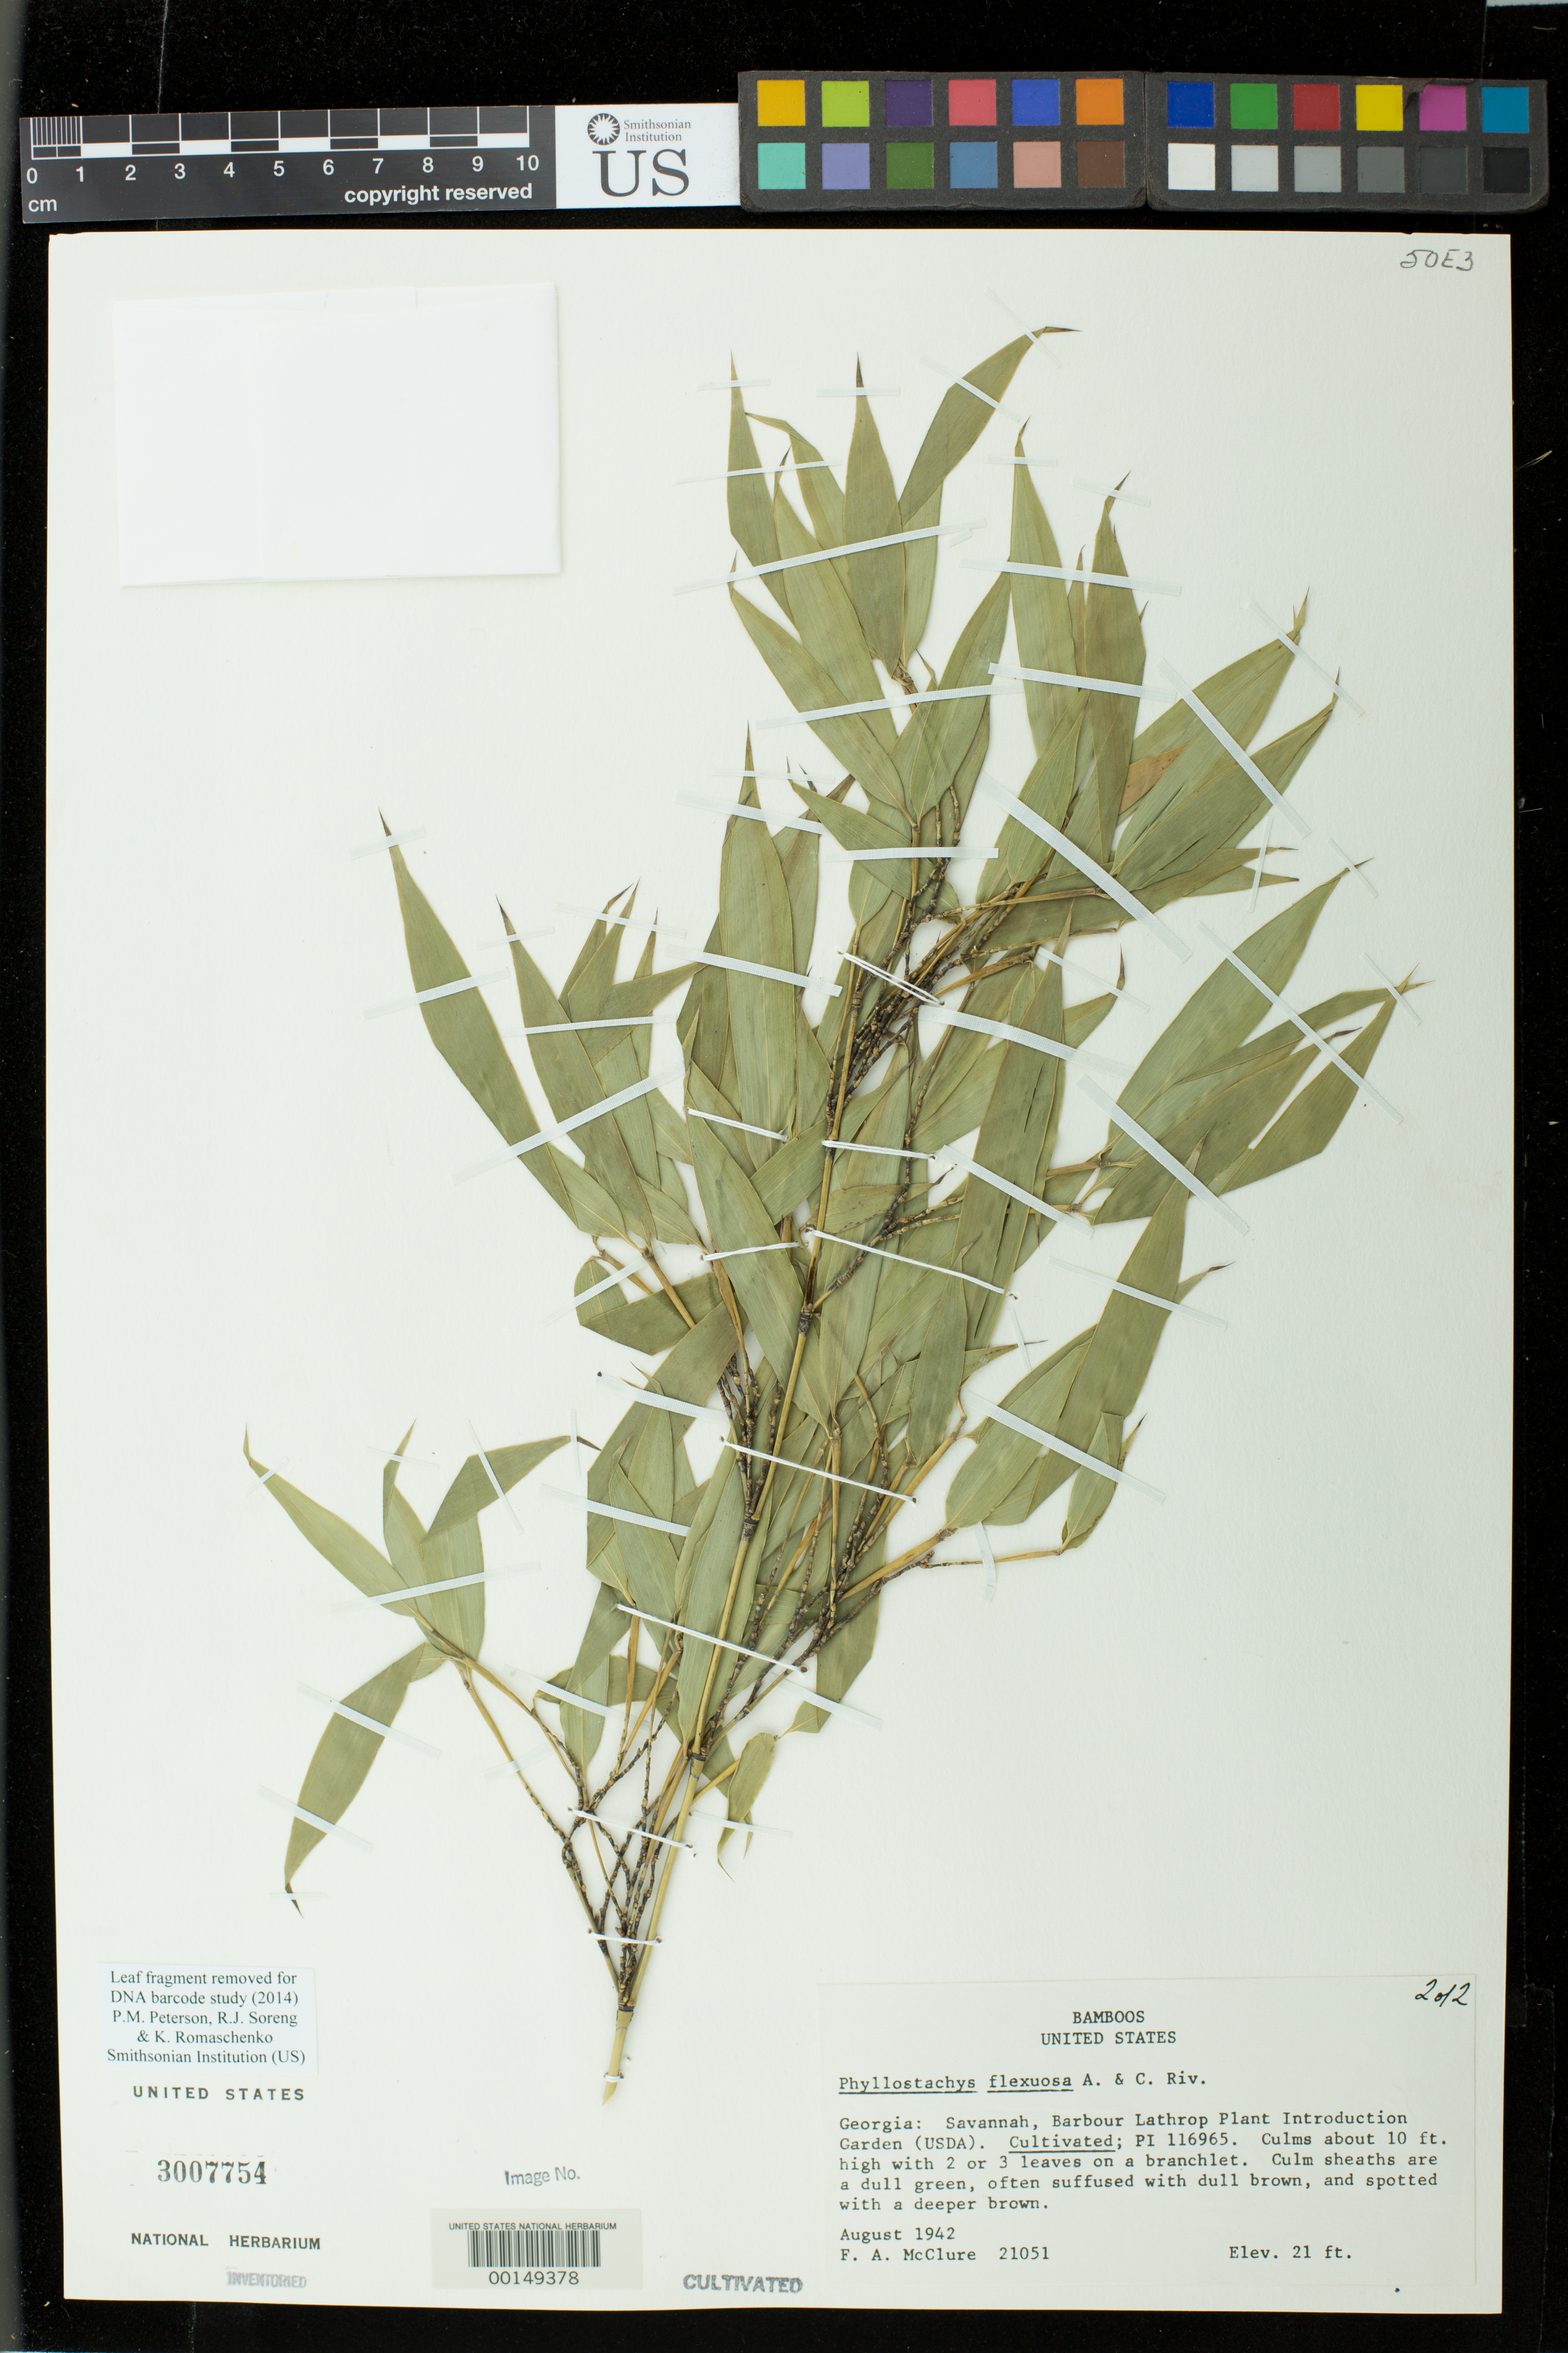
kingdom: Plantae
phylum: Tracheophyta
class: Liliopsida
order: Poales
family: Poaceae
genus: Phyllostachys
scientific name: Phyllostachys flexuosa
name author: Rivière & C. Rivière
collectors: F. A. McClure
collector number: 21051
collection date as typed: Aug 1942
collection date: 1942-08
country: United States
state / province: Georgia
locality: Savannah, barbour lathrop p.i. garden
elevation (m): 6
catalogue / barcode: US 3007754